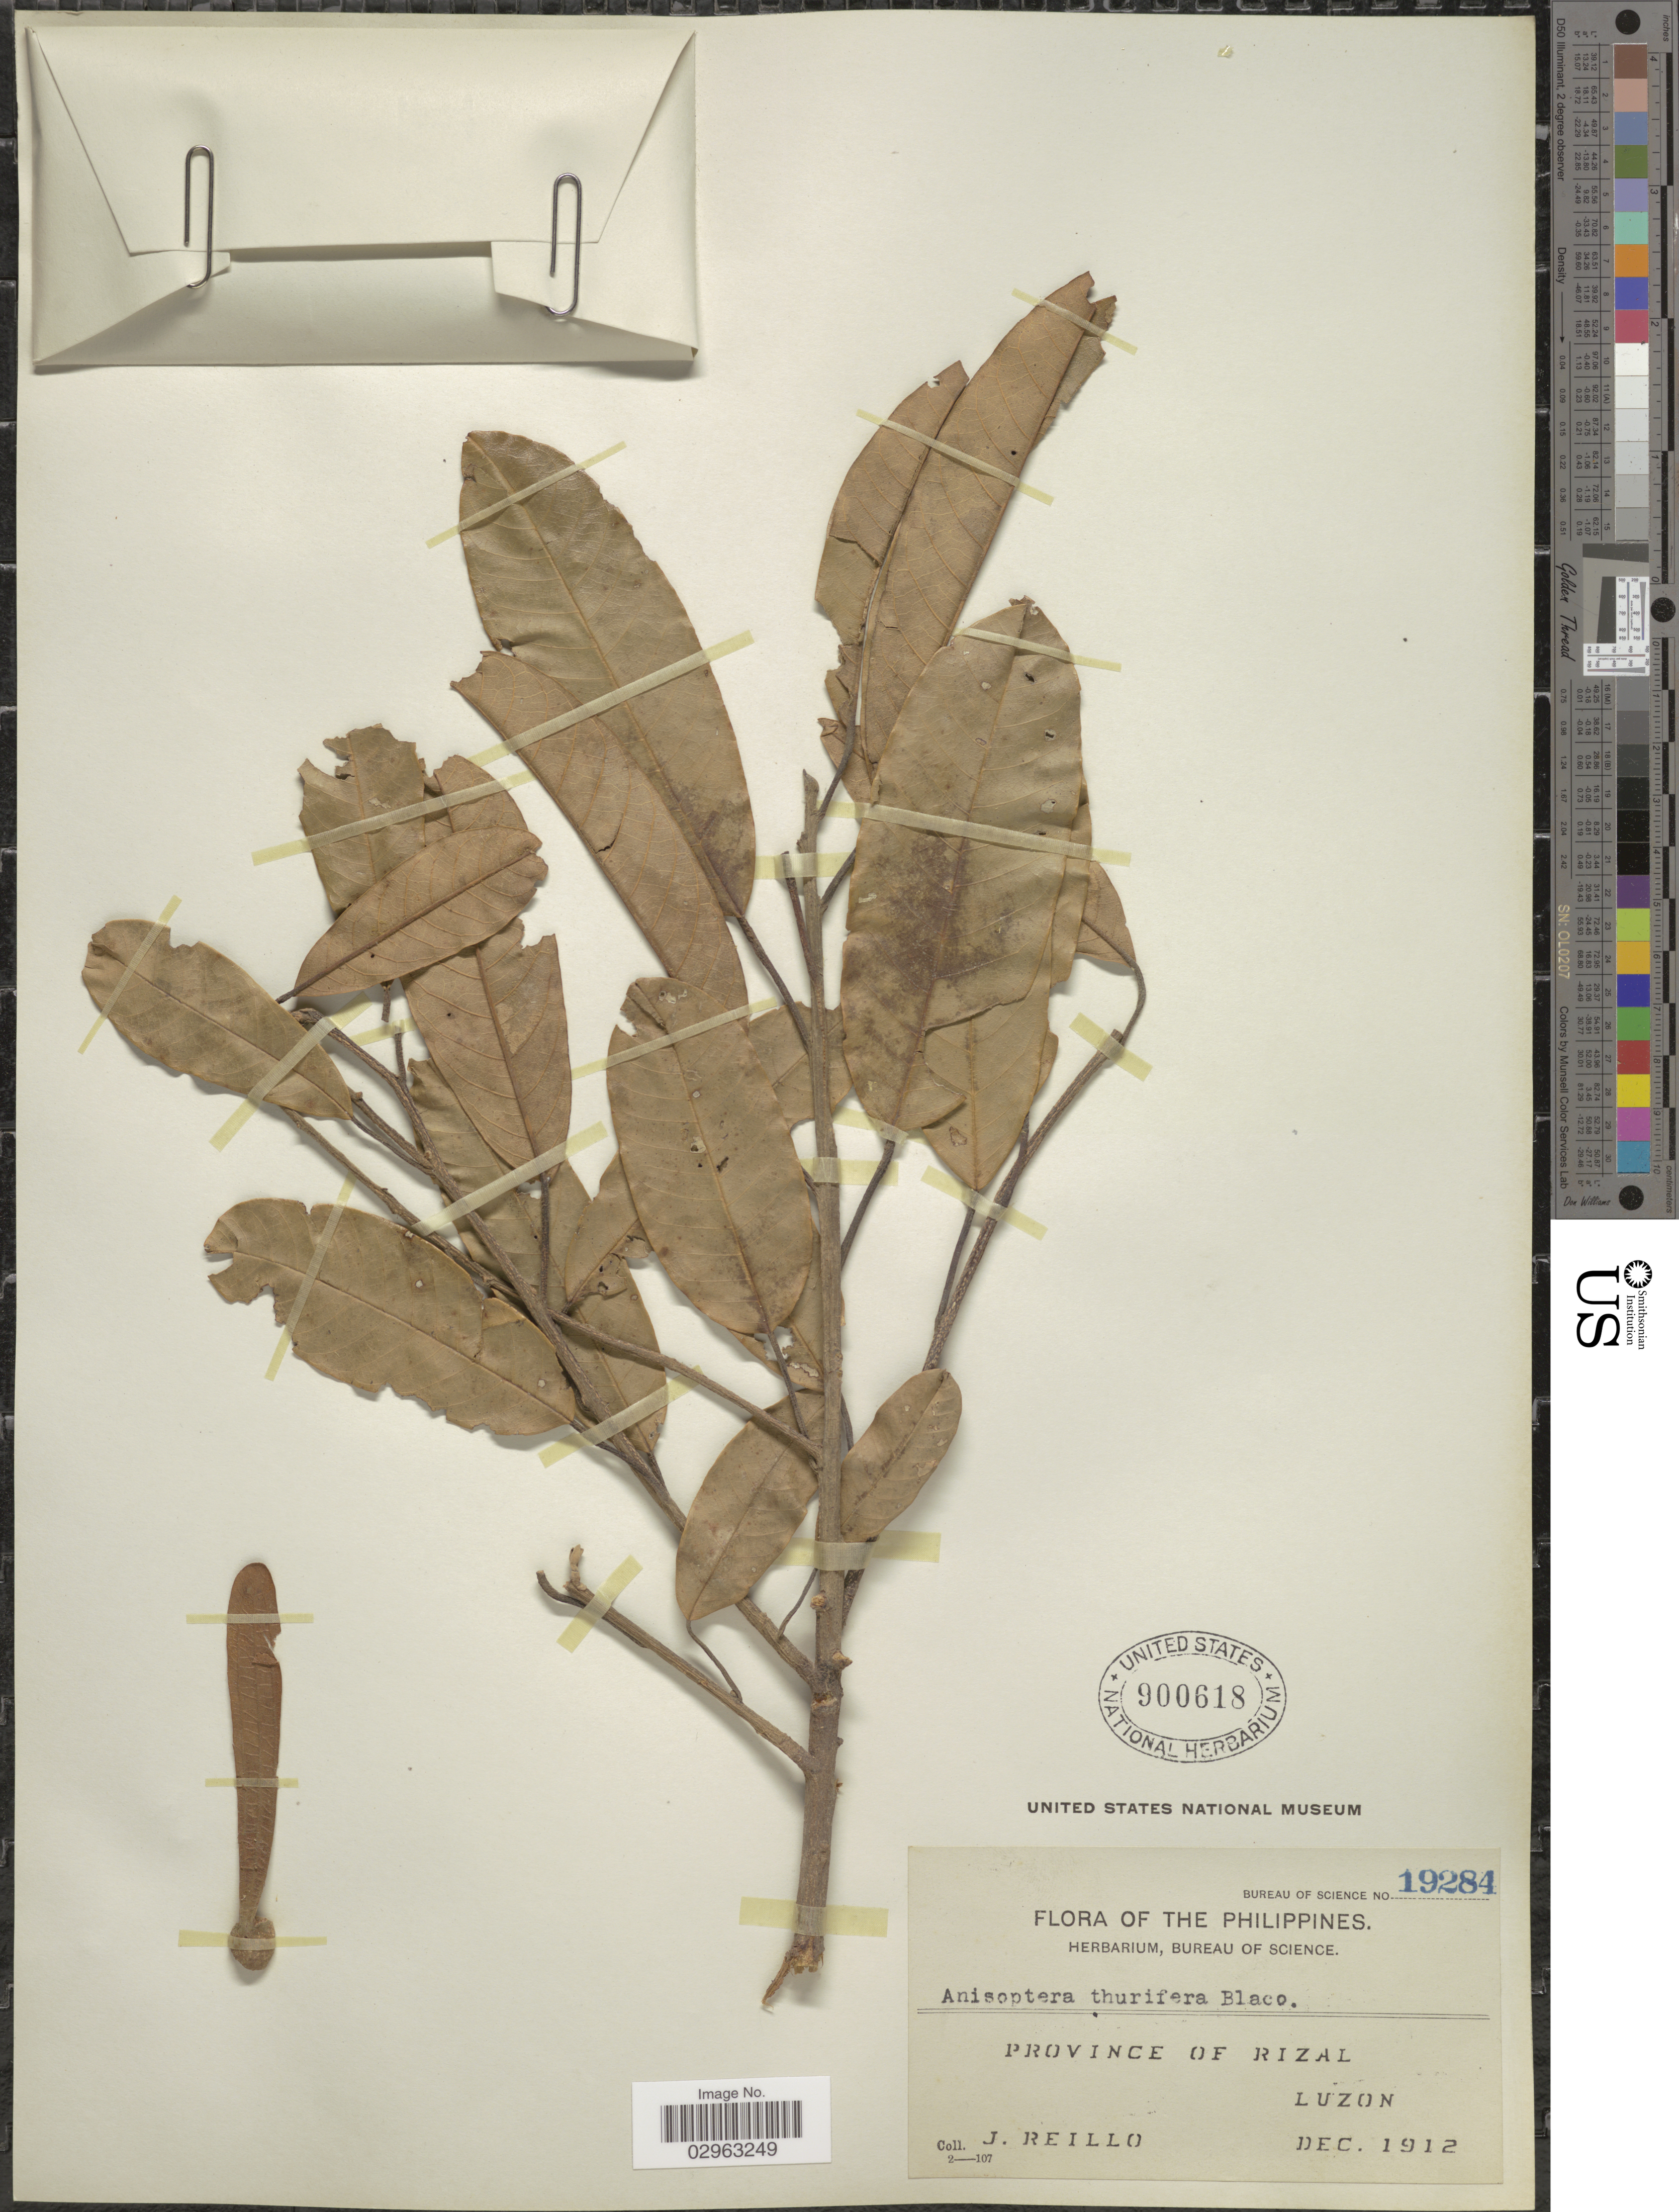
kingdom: Plantae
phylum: Tracheophyta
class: Magnoliopsida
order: Malvales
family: Dipterocarpaceae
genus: Anisoptera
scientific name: Anisoptera thurifera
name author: (Blanco) Blume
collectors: J. Reillo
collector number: Bureau of Science 19284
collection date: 1912-12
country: Philippines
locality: Province of Rizal, Luzon.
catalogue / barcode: US 900618